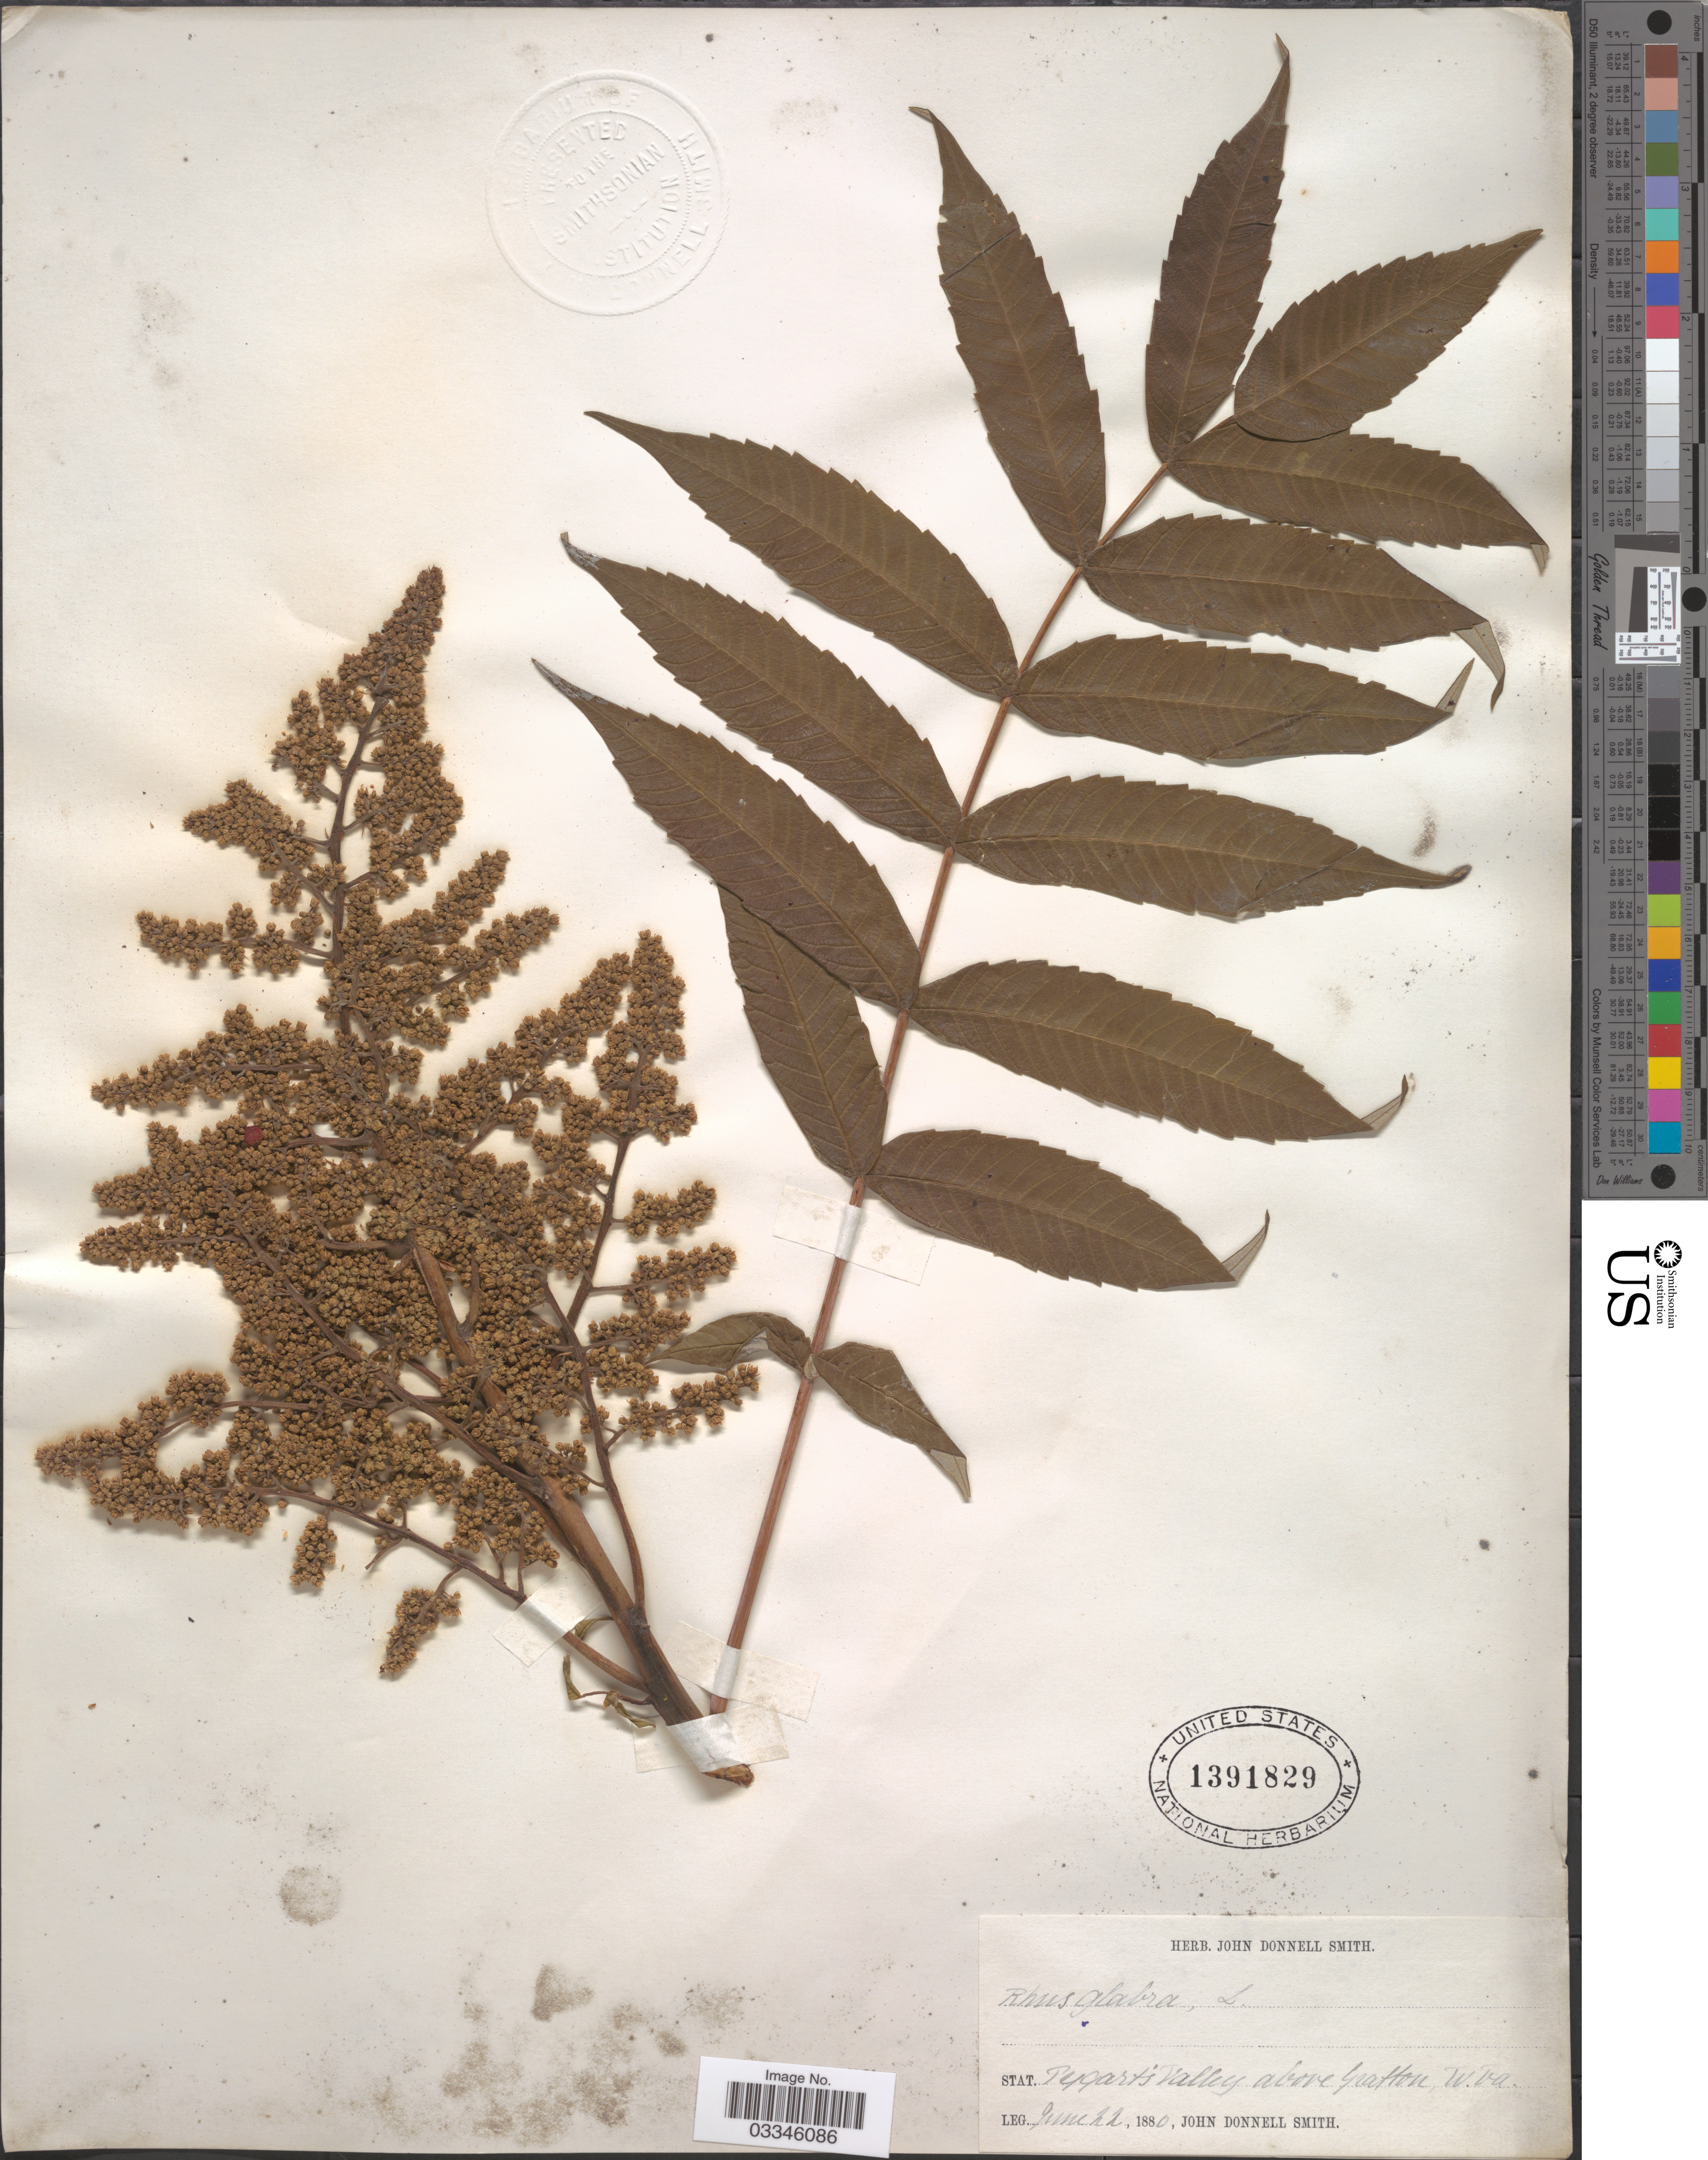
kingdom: Plantae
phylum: Tracheophyta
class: Magnoliopsida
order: Sapindales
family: Anacardiaceae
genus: Rhus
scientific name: Rhus glabra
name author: L.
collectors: J. Donnell Smith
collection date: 1880-06-22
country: United States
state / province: West Virginia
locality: Stat. Tygart's Valley above Gratton.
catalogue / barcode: US 1391829